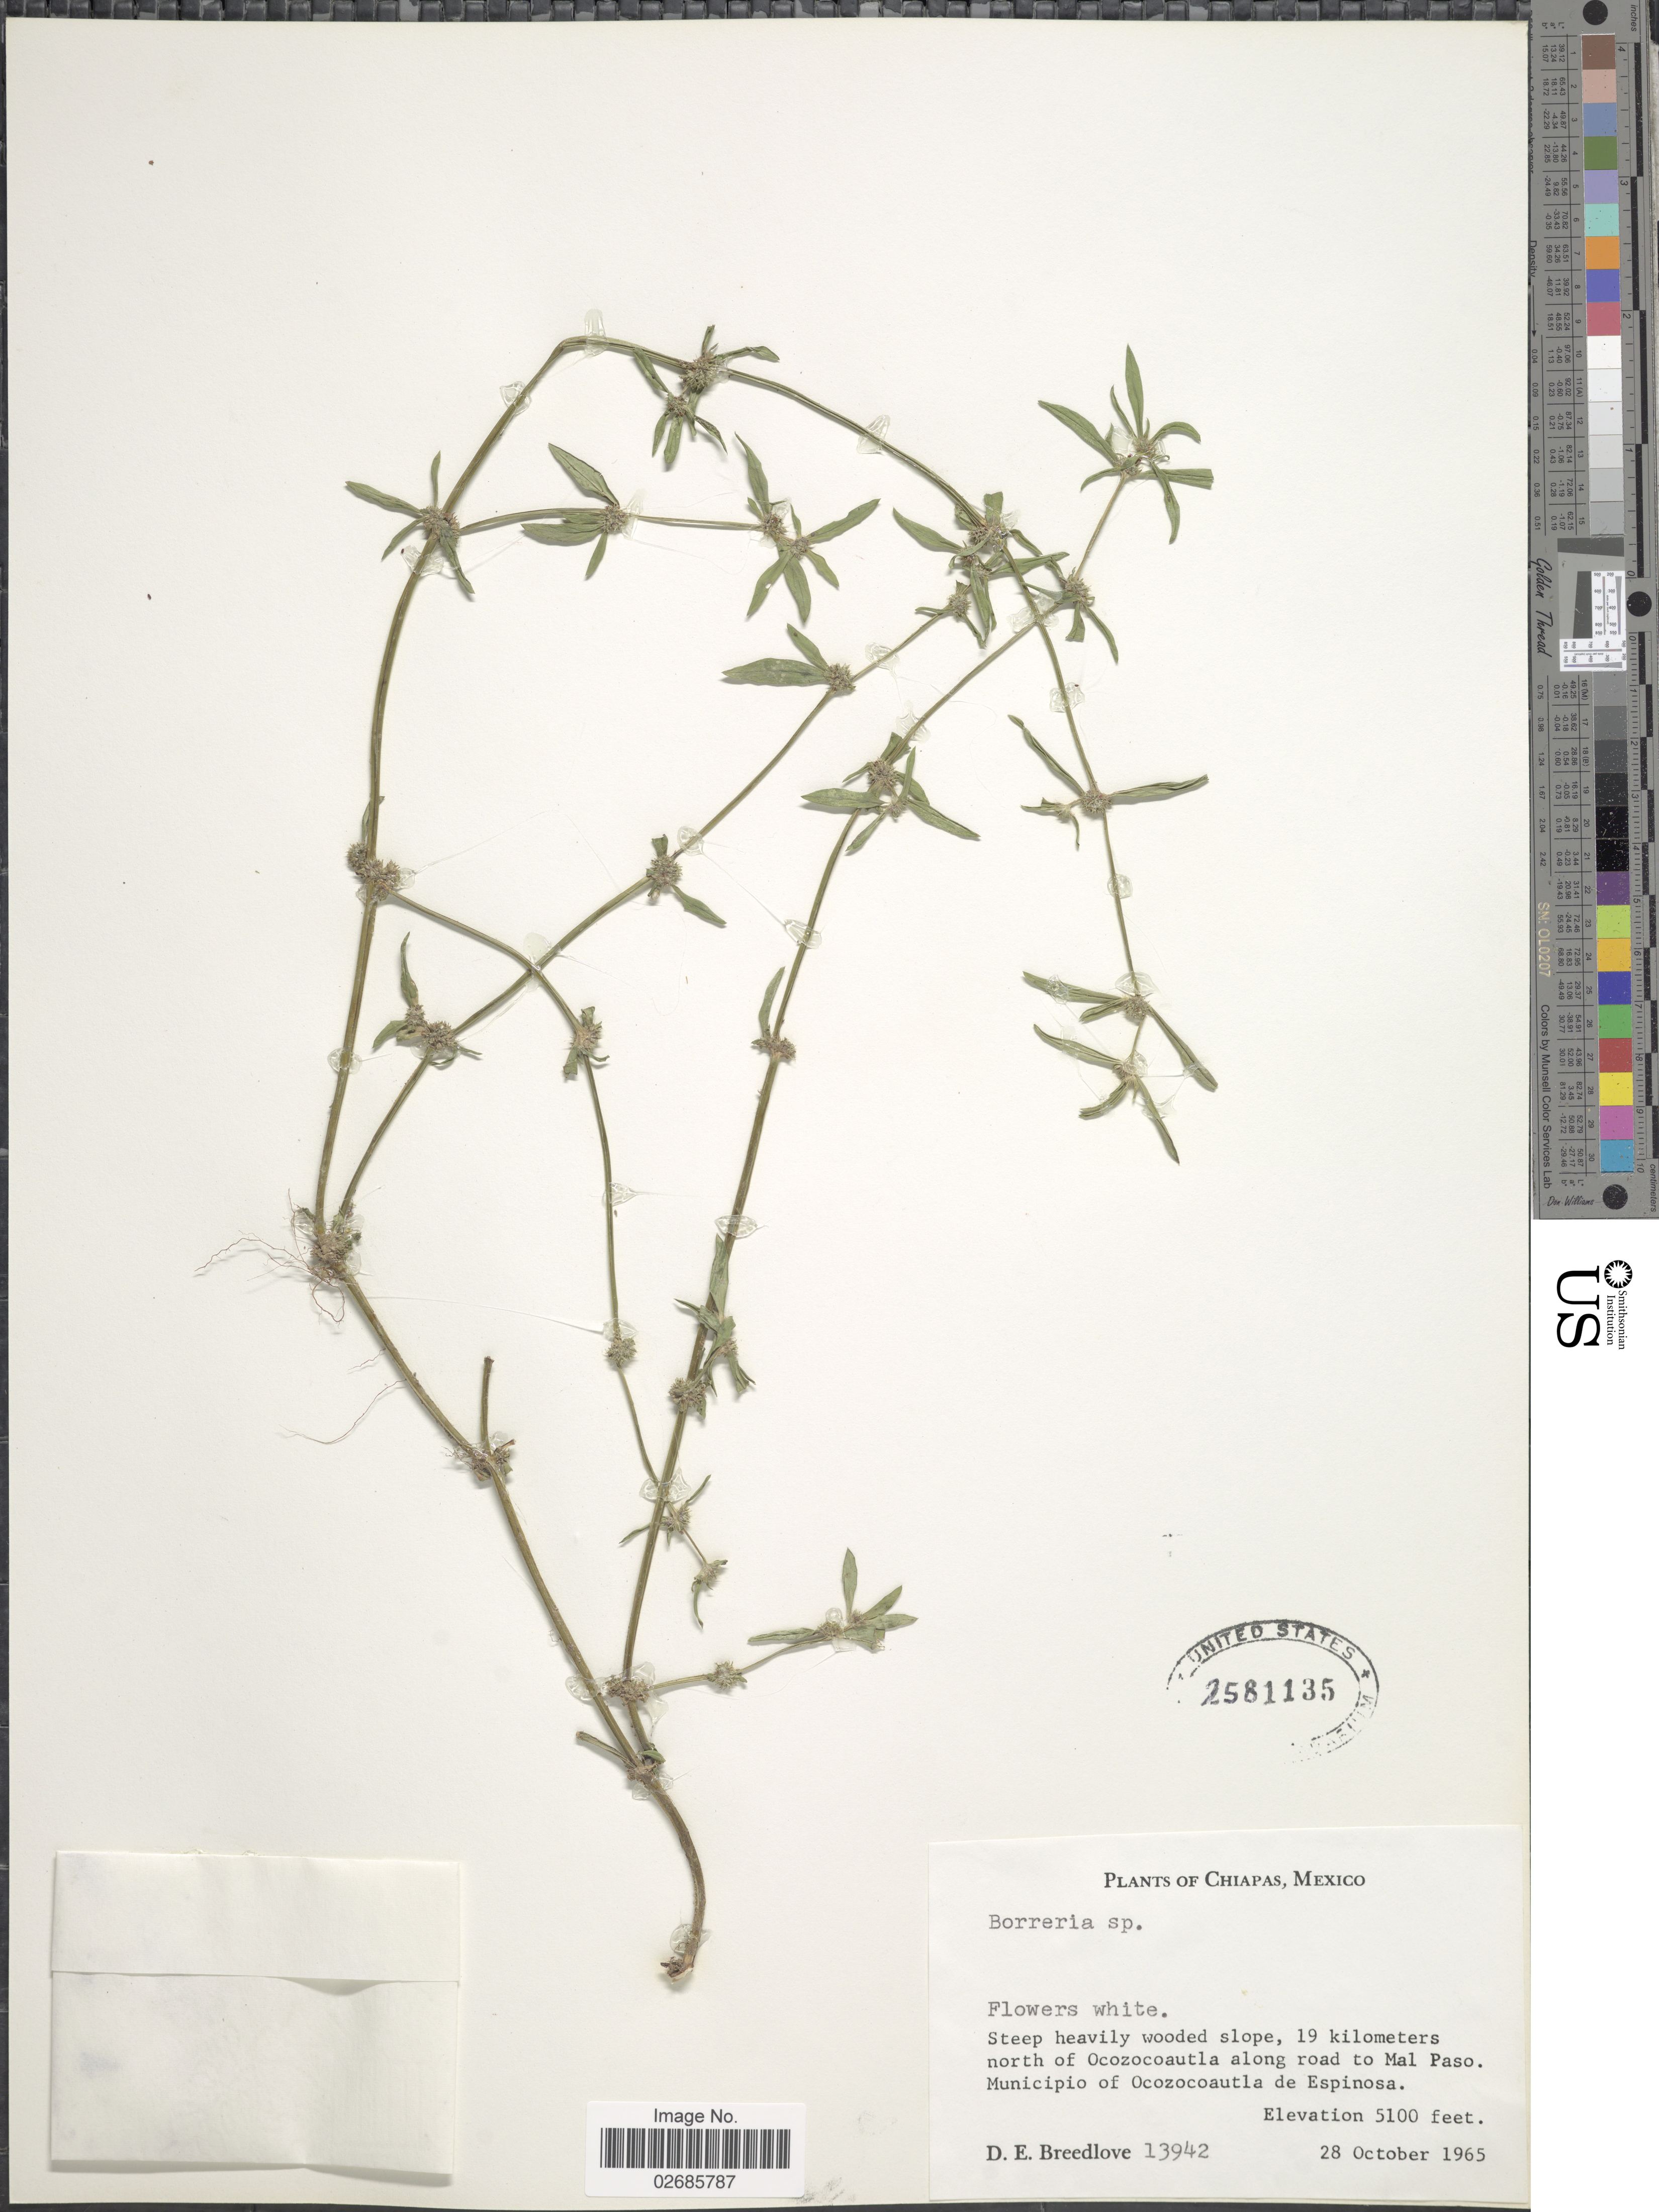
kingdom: Plantae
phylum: Tracheophyta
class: Magnoliopsida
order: Gentianales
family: Rubiaceae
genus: Borreria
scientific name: Borreria sp.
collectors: D. E. Breedlove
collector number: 13942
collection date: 1965-10-28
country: Mexico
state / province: Chiapas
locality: Steep heavily wooded slope; 19 kilometers north of Ocozocoautla along road to Mal Paso. Municipio of Ocozocoautla de Espinosa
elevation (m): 1554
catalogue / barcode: US 2581135